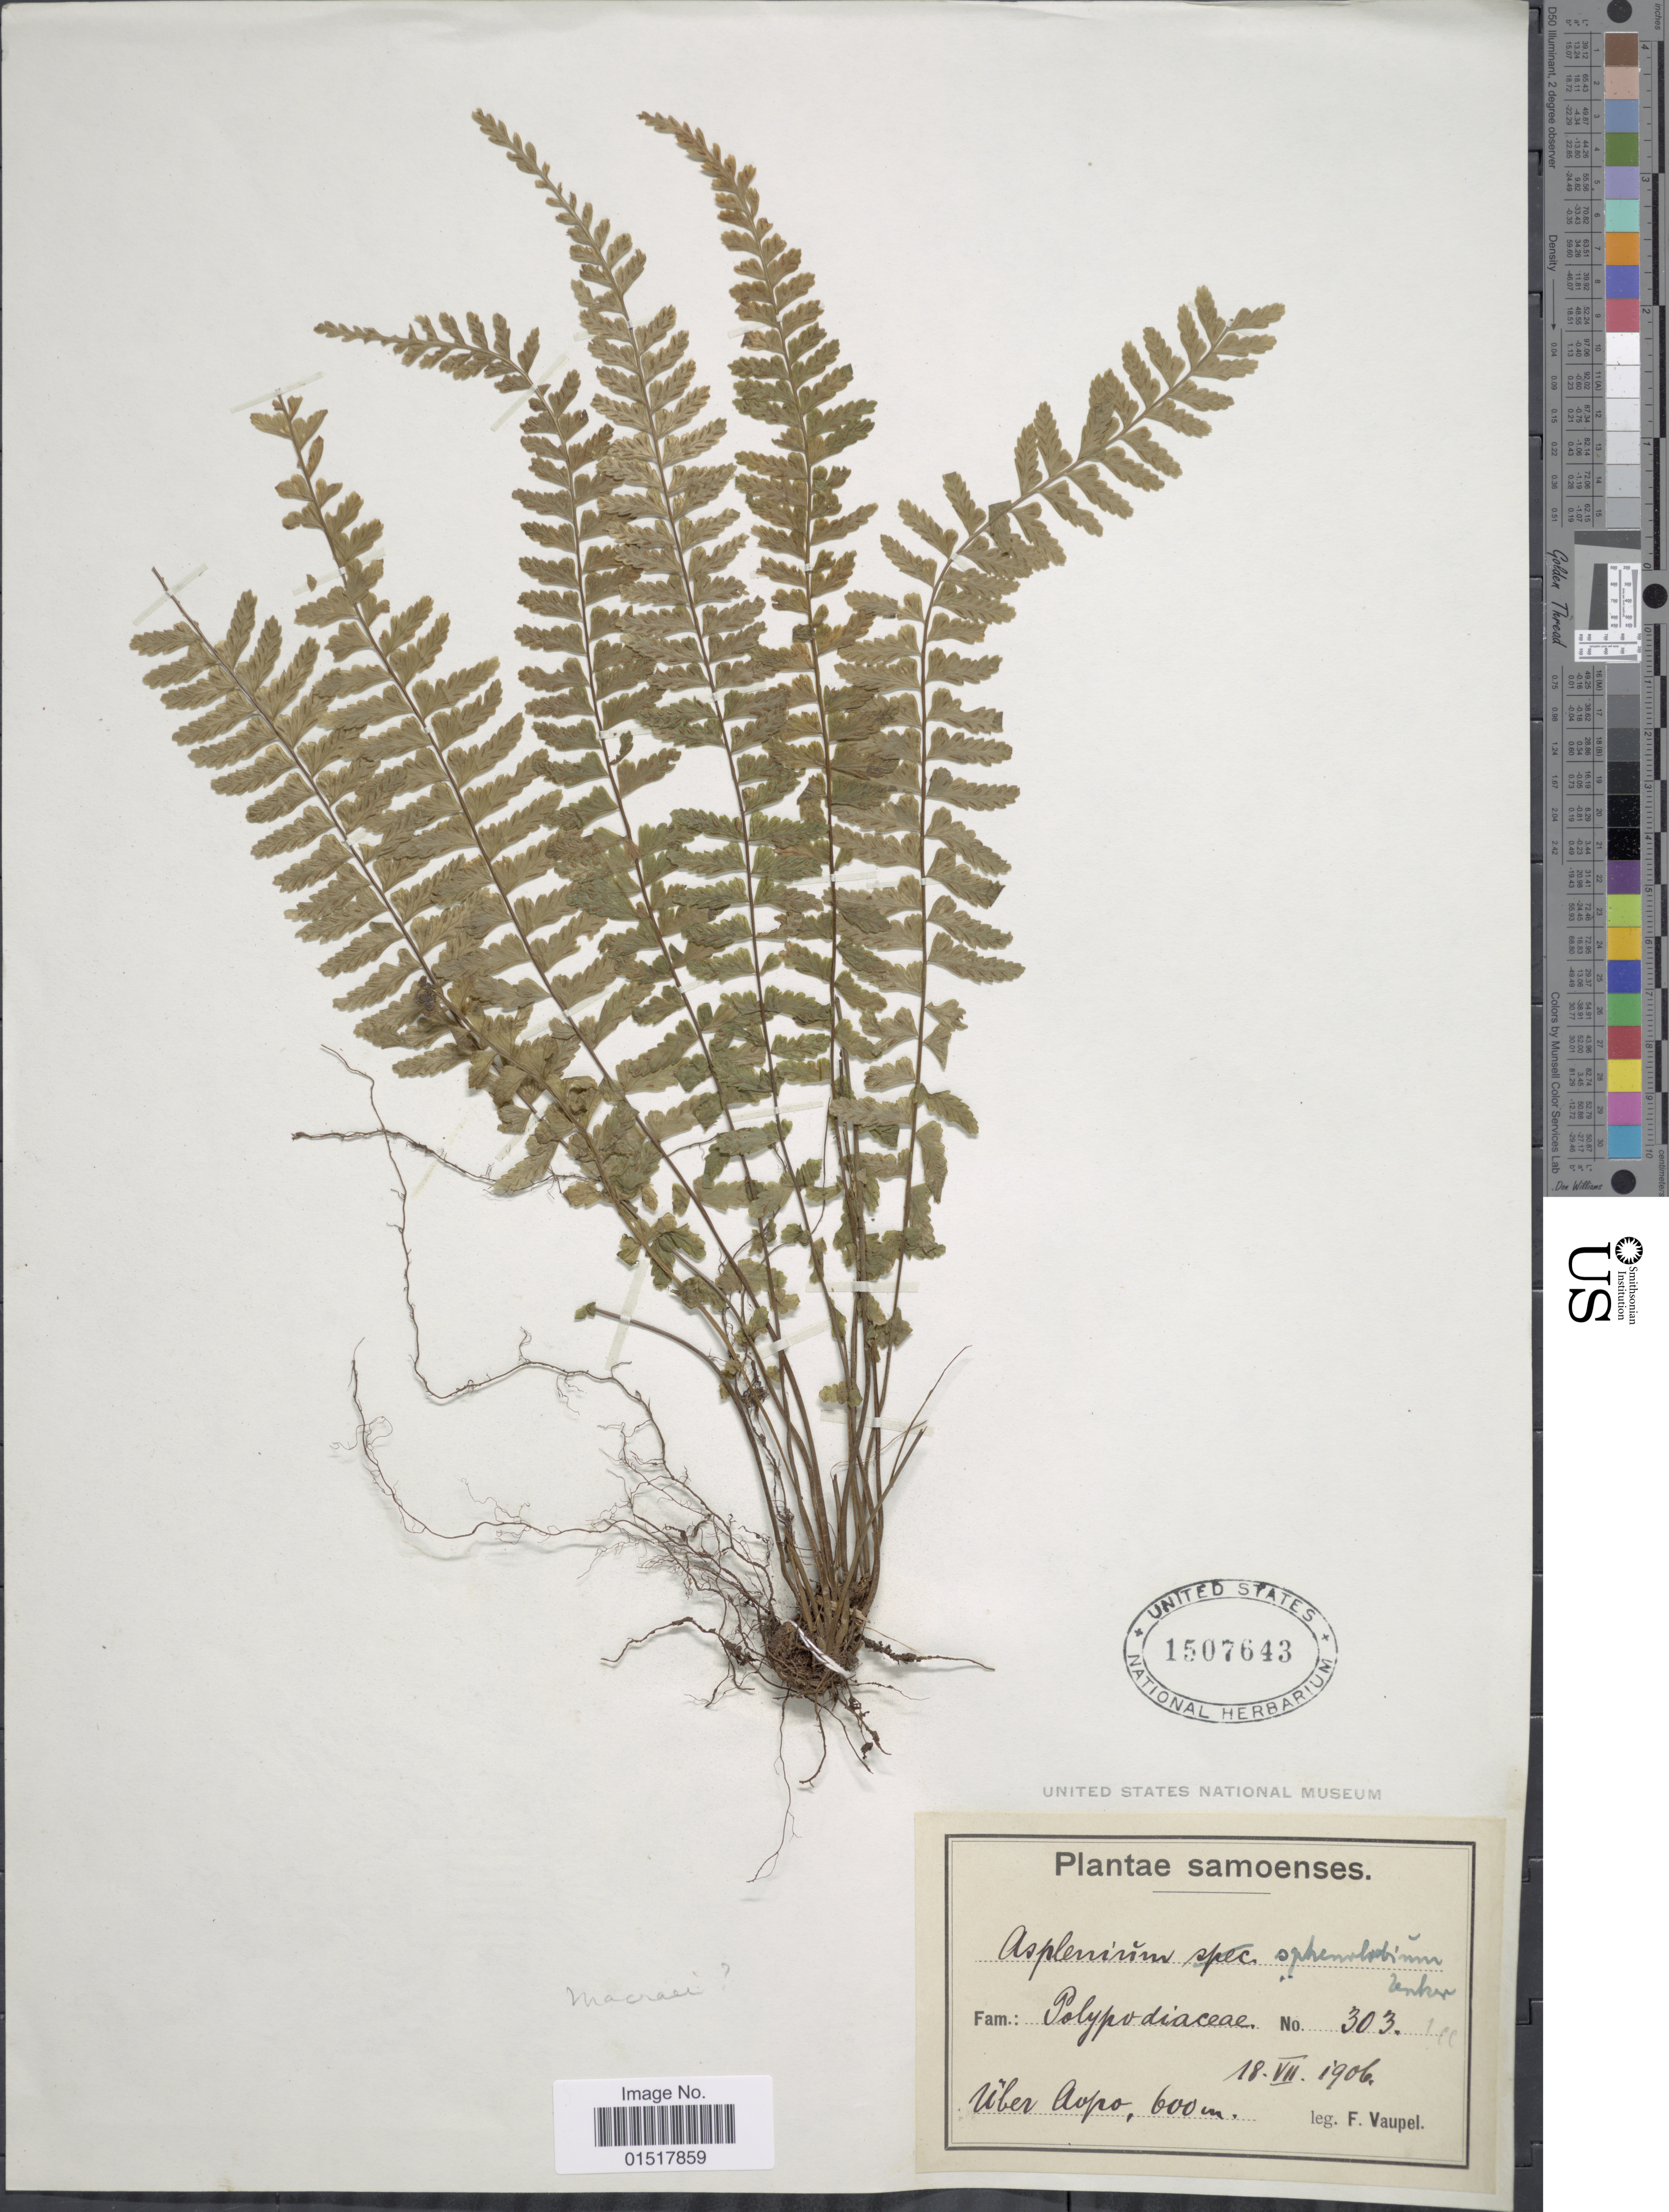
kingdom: Plantae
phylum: Tracheophyta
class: Polypodiopsida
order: Polypodiales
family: Aspleniaceae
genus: Asplenium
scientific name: Asplenium macraei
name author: Hook. & Grev.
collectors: F. Vaupel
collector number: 303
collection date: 1906-07-18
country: Samoa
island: Savai'i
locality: Samoenses. Uber Aopo.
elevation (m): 600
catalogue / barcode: US 1507643